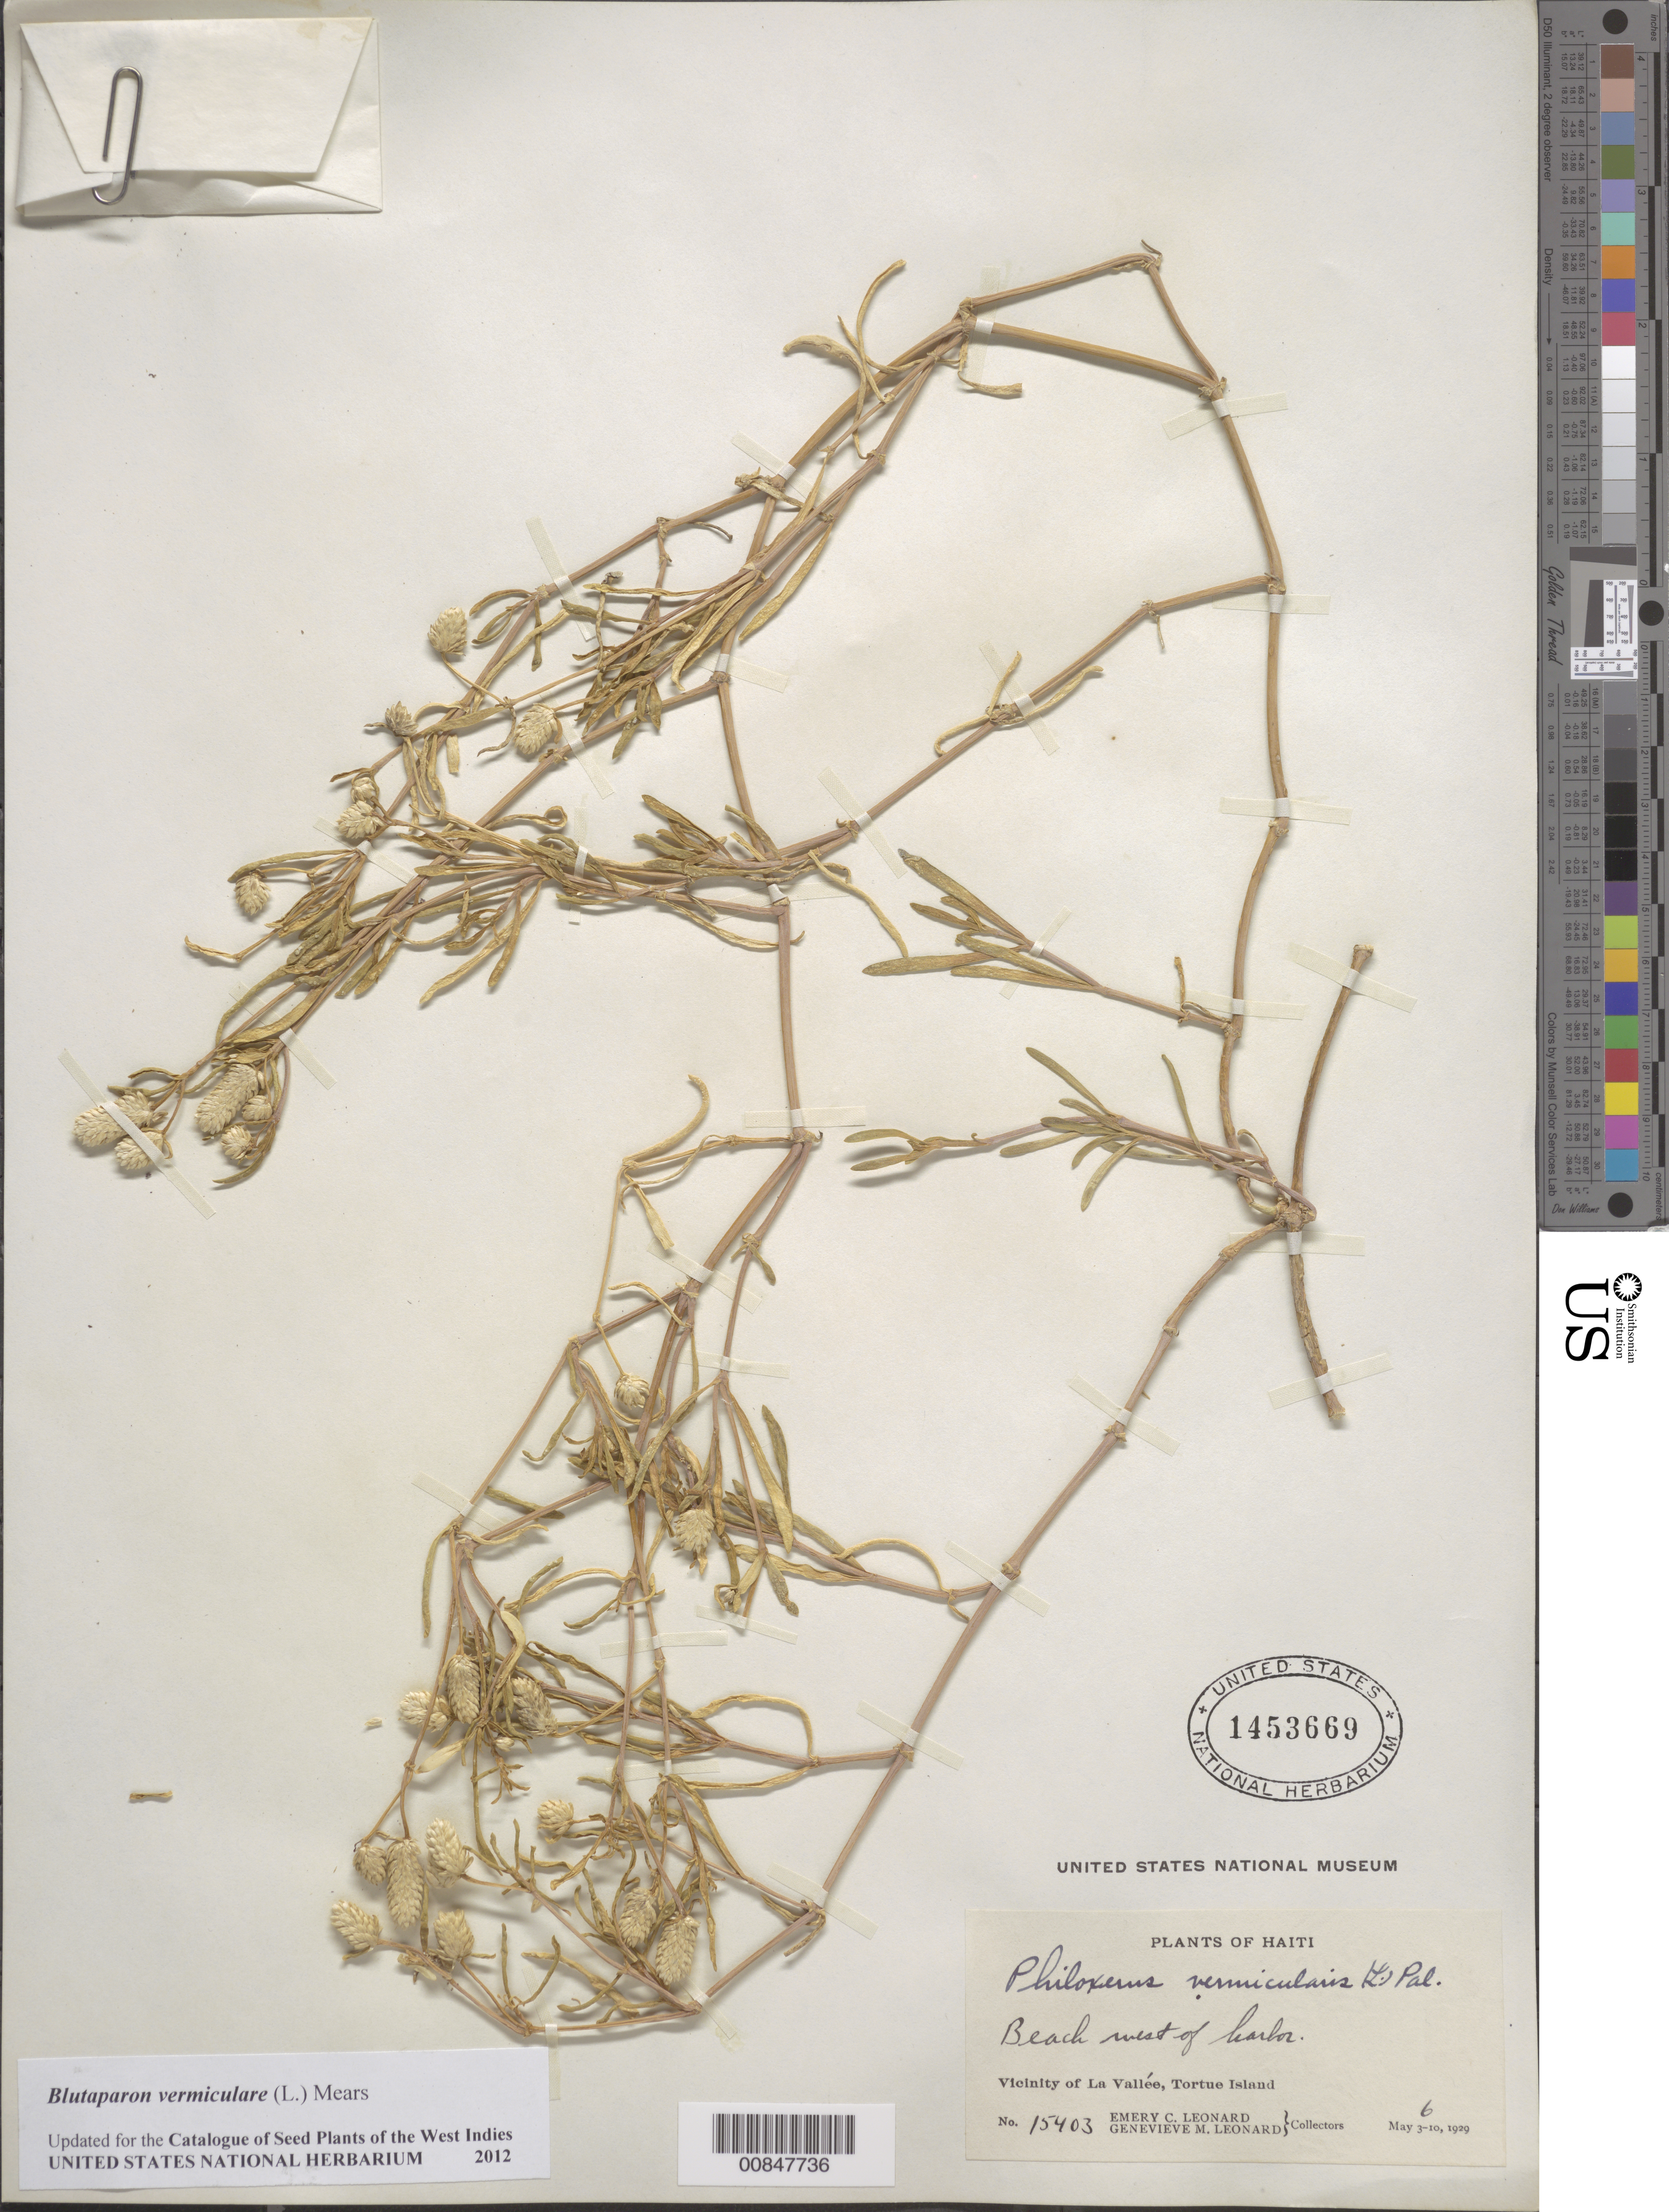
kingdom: Plantae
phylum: Tracheophyta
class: Magnoliopsida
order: Caryophyllales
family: Amaranthaceae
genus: Gomphrena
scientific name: Gomphrena vermicularis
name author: L.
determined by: Strong, Mark T., (BOT), Smithsonian Institution - National Museum of Natural History (UNITED STATES)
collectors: E. C. Leonard & G. M. Leonard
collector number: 15403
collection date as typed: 06 May 1929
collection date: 1929-05-06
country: Haiti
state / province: Nord-Óuest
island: Île de la Tortue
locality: Vicinity of La Vallée, Tortue Island. Beach west of harbor.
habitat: Beach.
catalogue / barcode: US 1453669